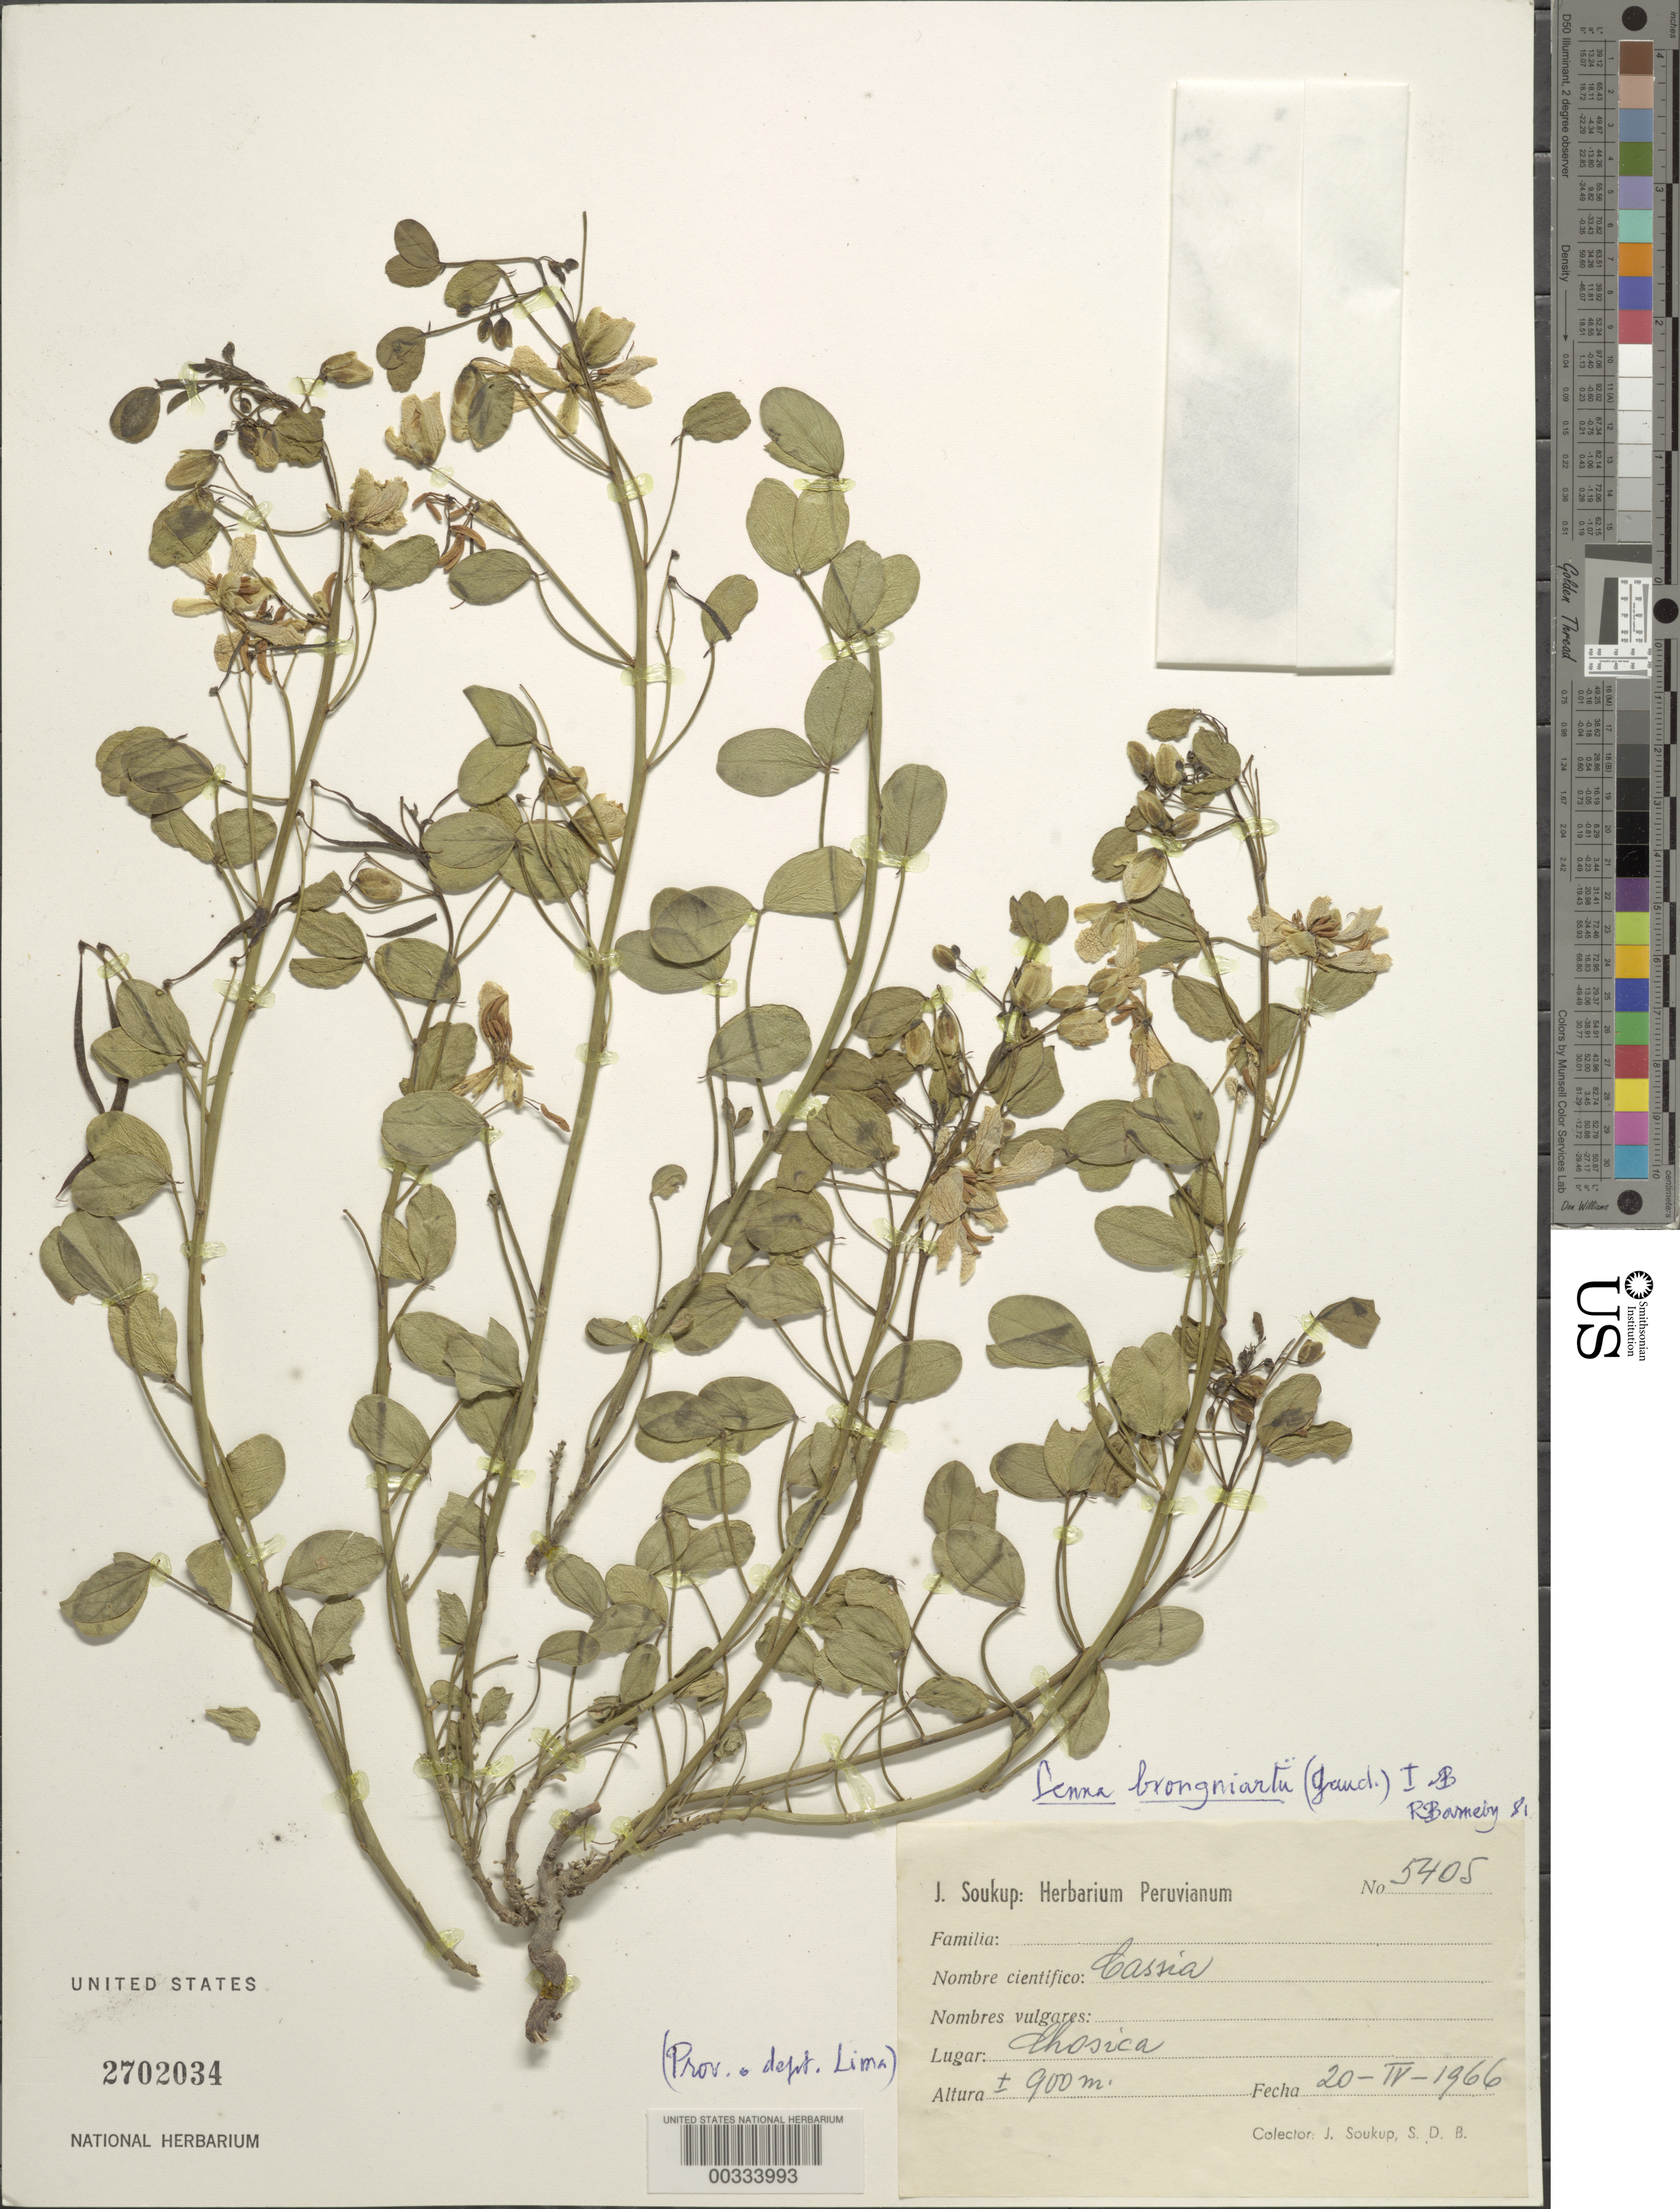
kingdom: Plantae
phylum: Tracheophyta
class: Magnoliopsida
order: Fabales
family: Fabaceae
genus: Senna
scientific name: Senna brongniartii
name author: (Gaudich.) H.S. Irwin & Barneby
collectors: J. J. Soukup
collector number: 5405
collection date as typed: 20 Apr 1966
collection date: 1966-04-20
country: Peru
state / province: Lima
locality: Chosica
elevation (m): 900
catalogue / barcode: US 2702034